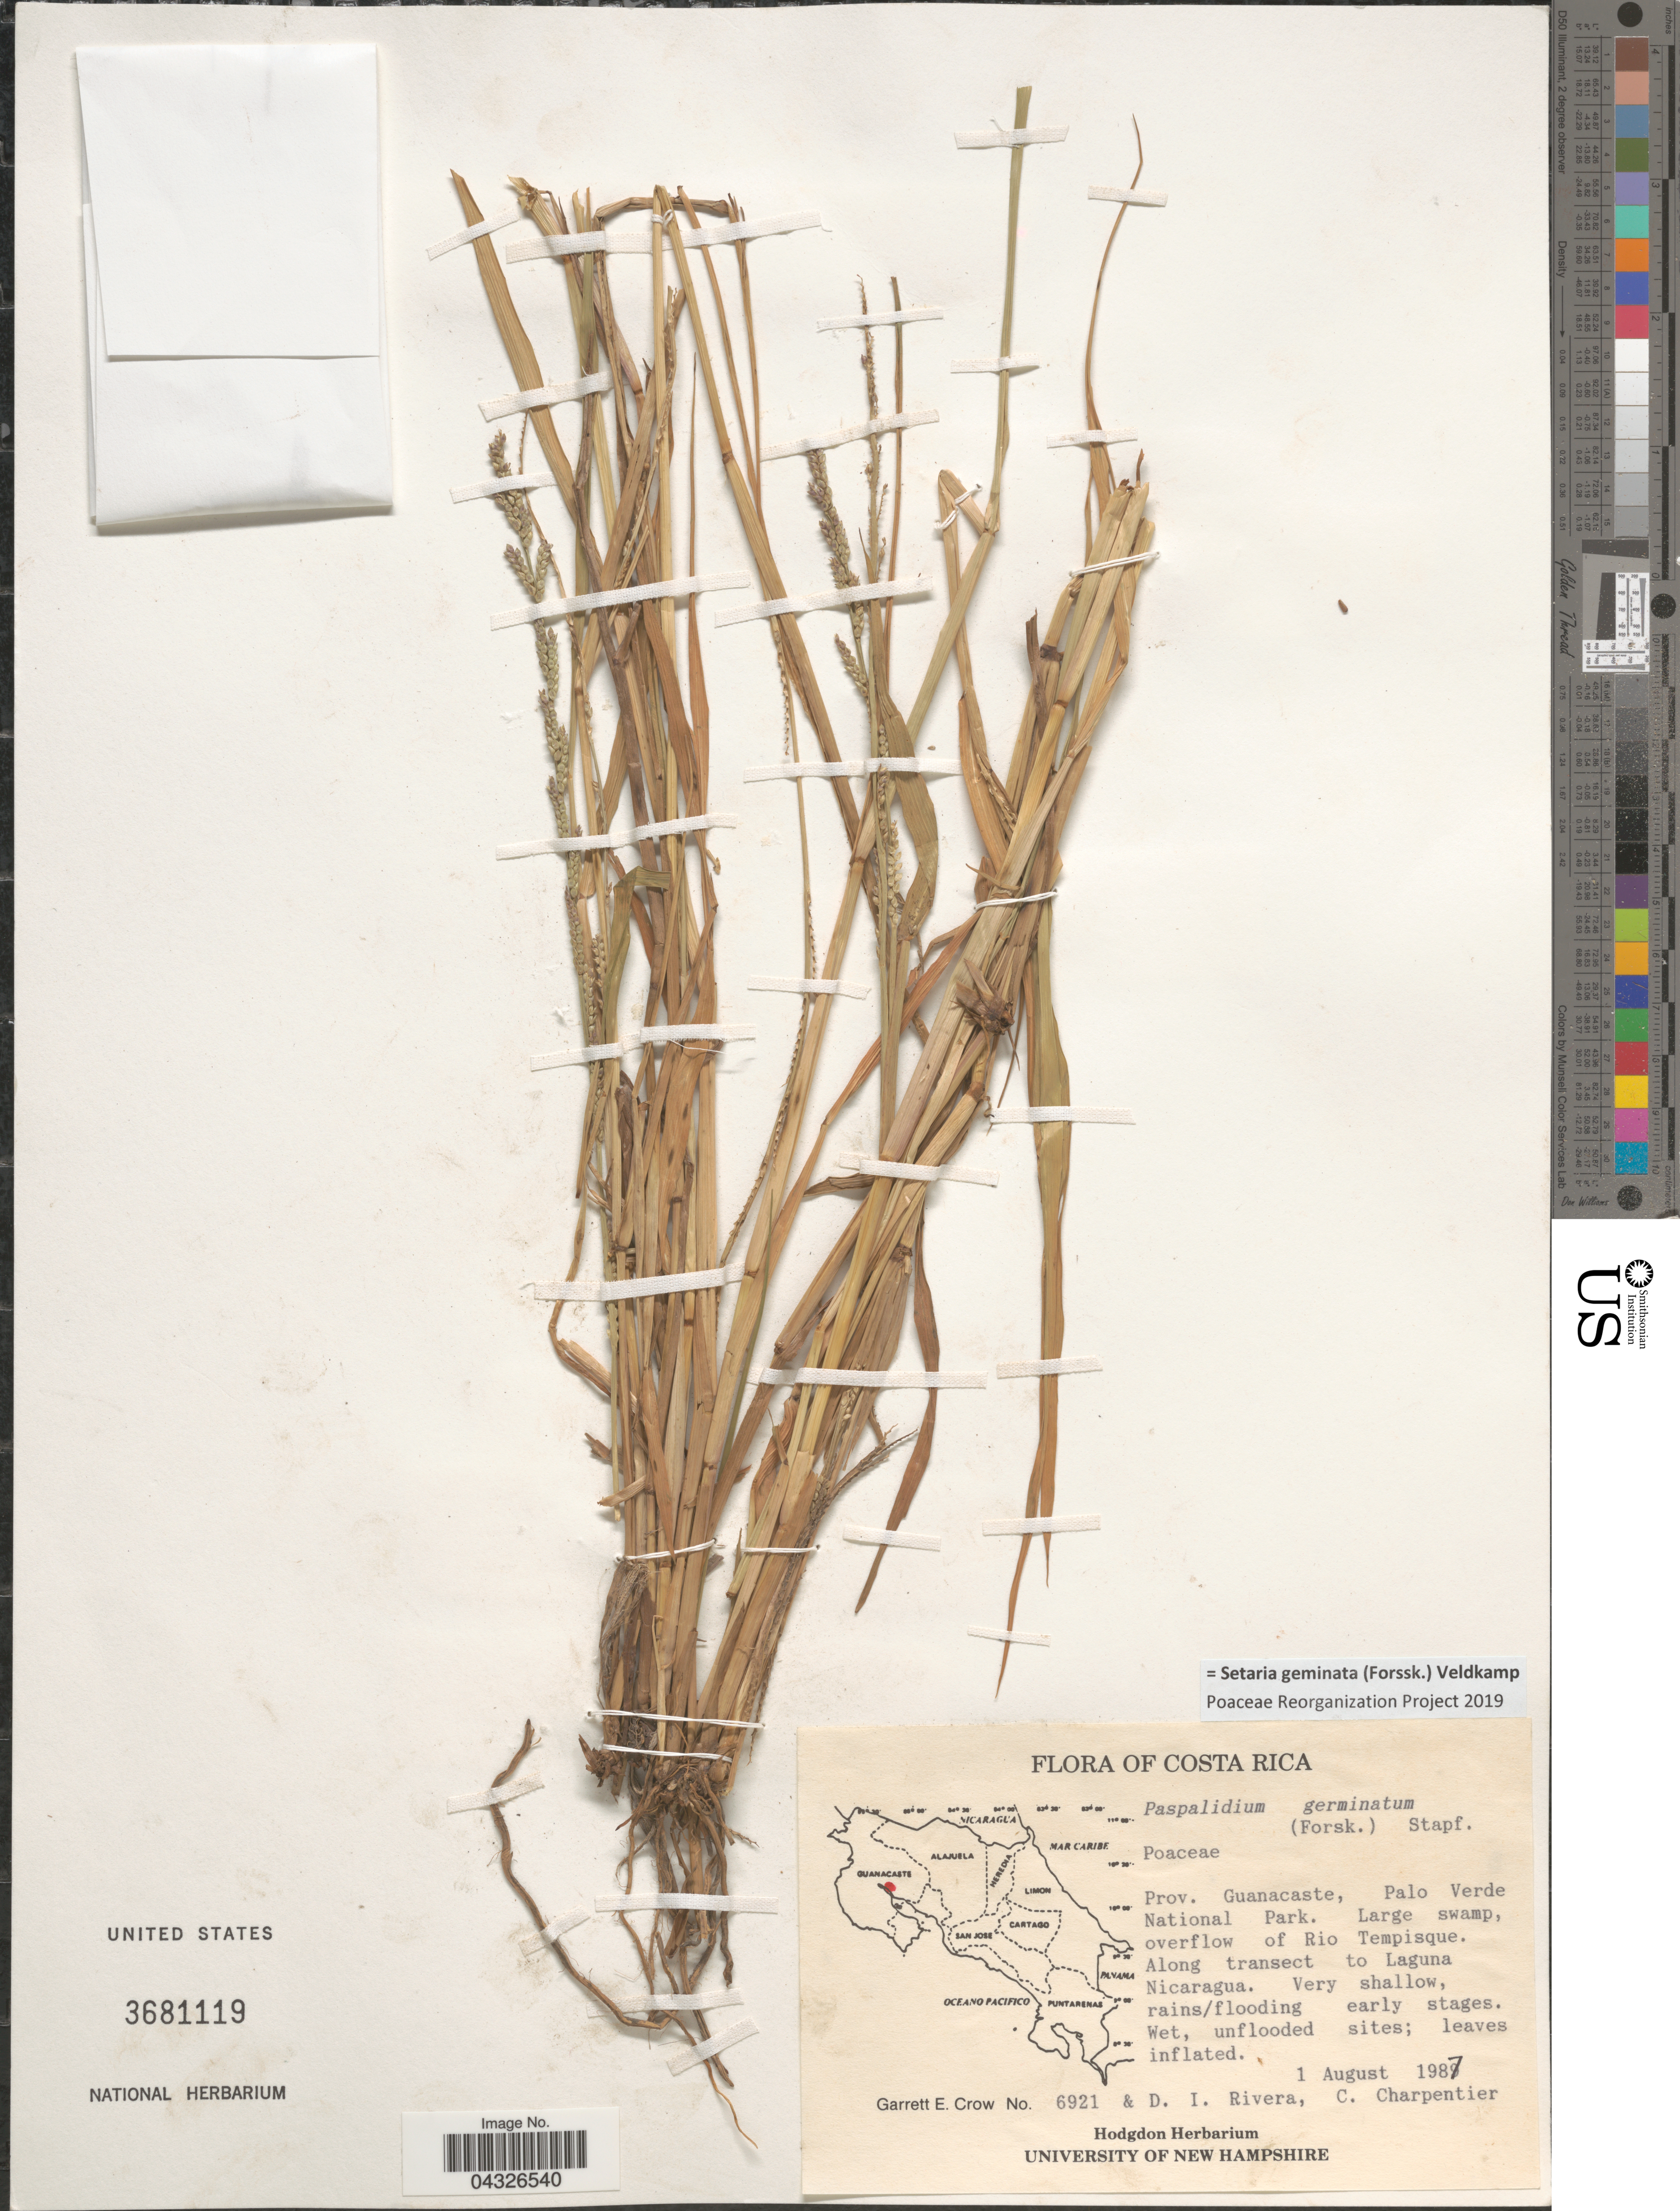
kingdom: Plantae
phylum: Tracheophyta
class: Liliopsida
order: Poales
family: Poaceae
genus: Setaria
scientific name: Setaria geminata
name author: (Forssk.) Veldkamp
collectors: G. E. Crow, D. Rivera & C. Charpentier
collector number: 6921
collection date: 1987-08-01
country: Costa Rica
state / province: Guanacaste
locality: Palo Verde National Park. Large swamp, overflow of Rio Tempisque. Along transect to Laguna Nicaragua.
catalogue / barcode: US 3681119